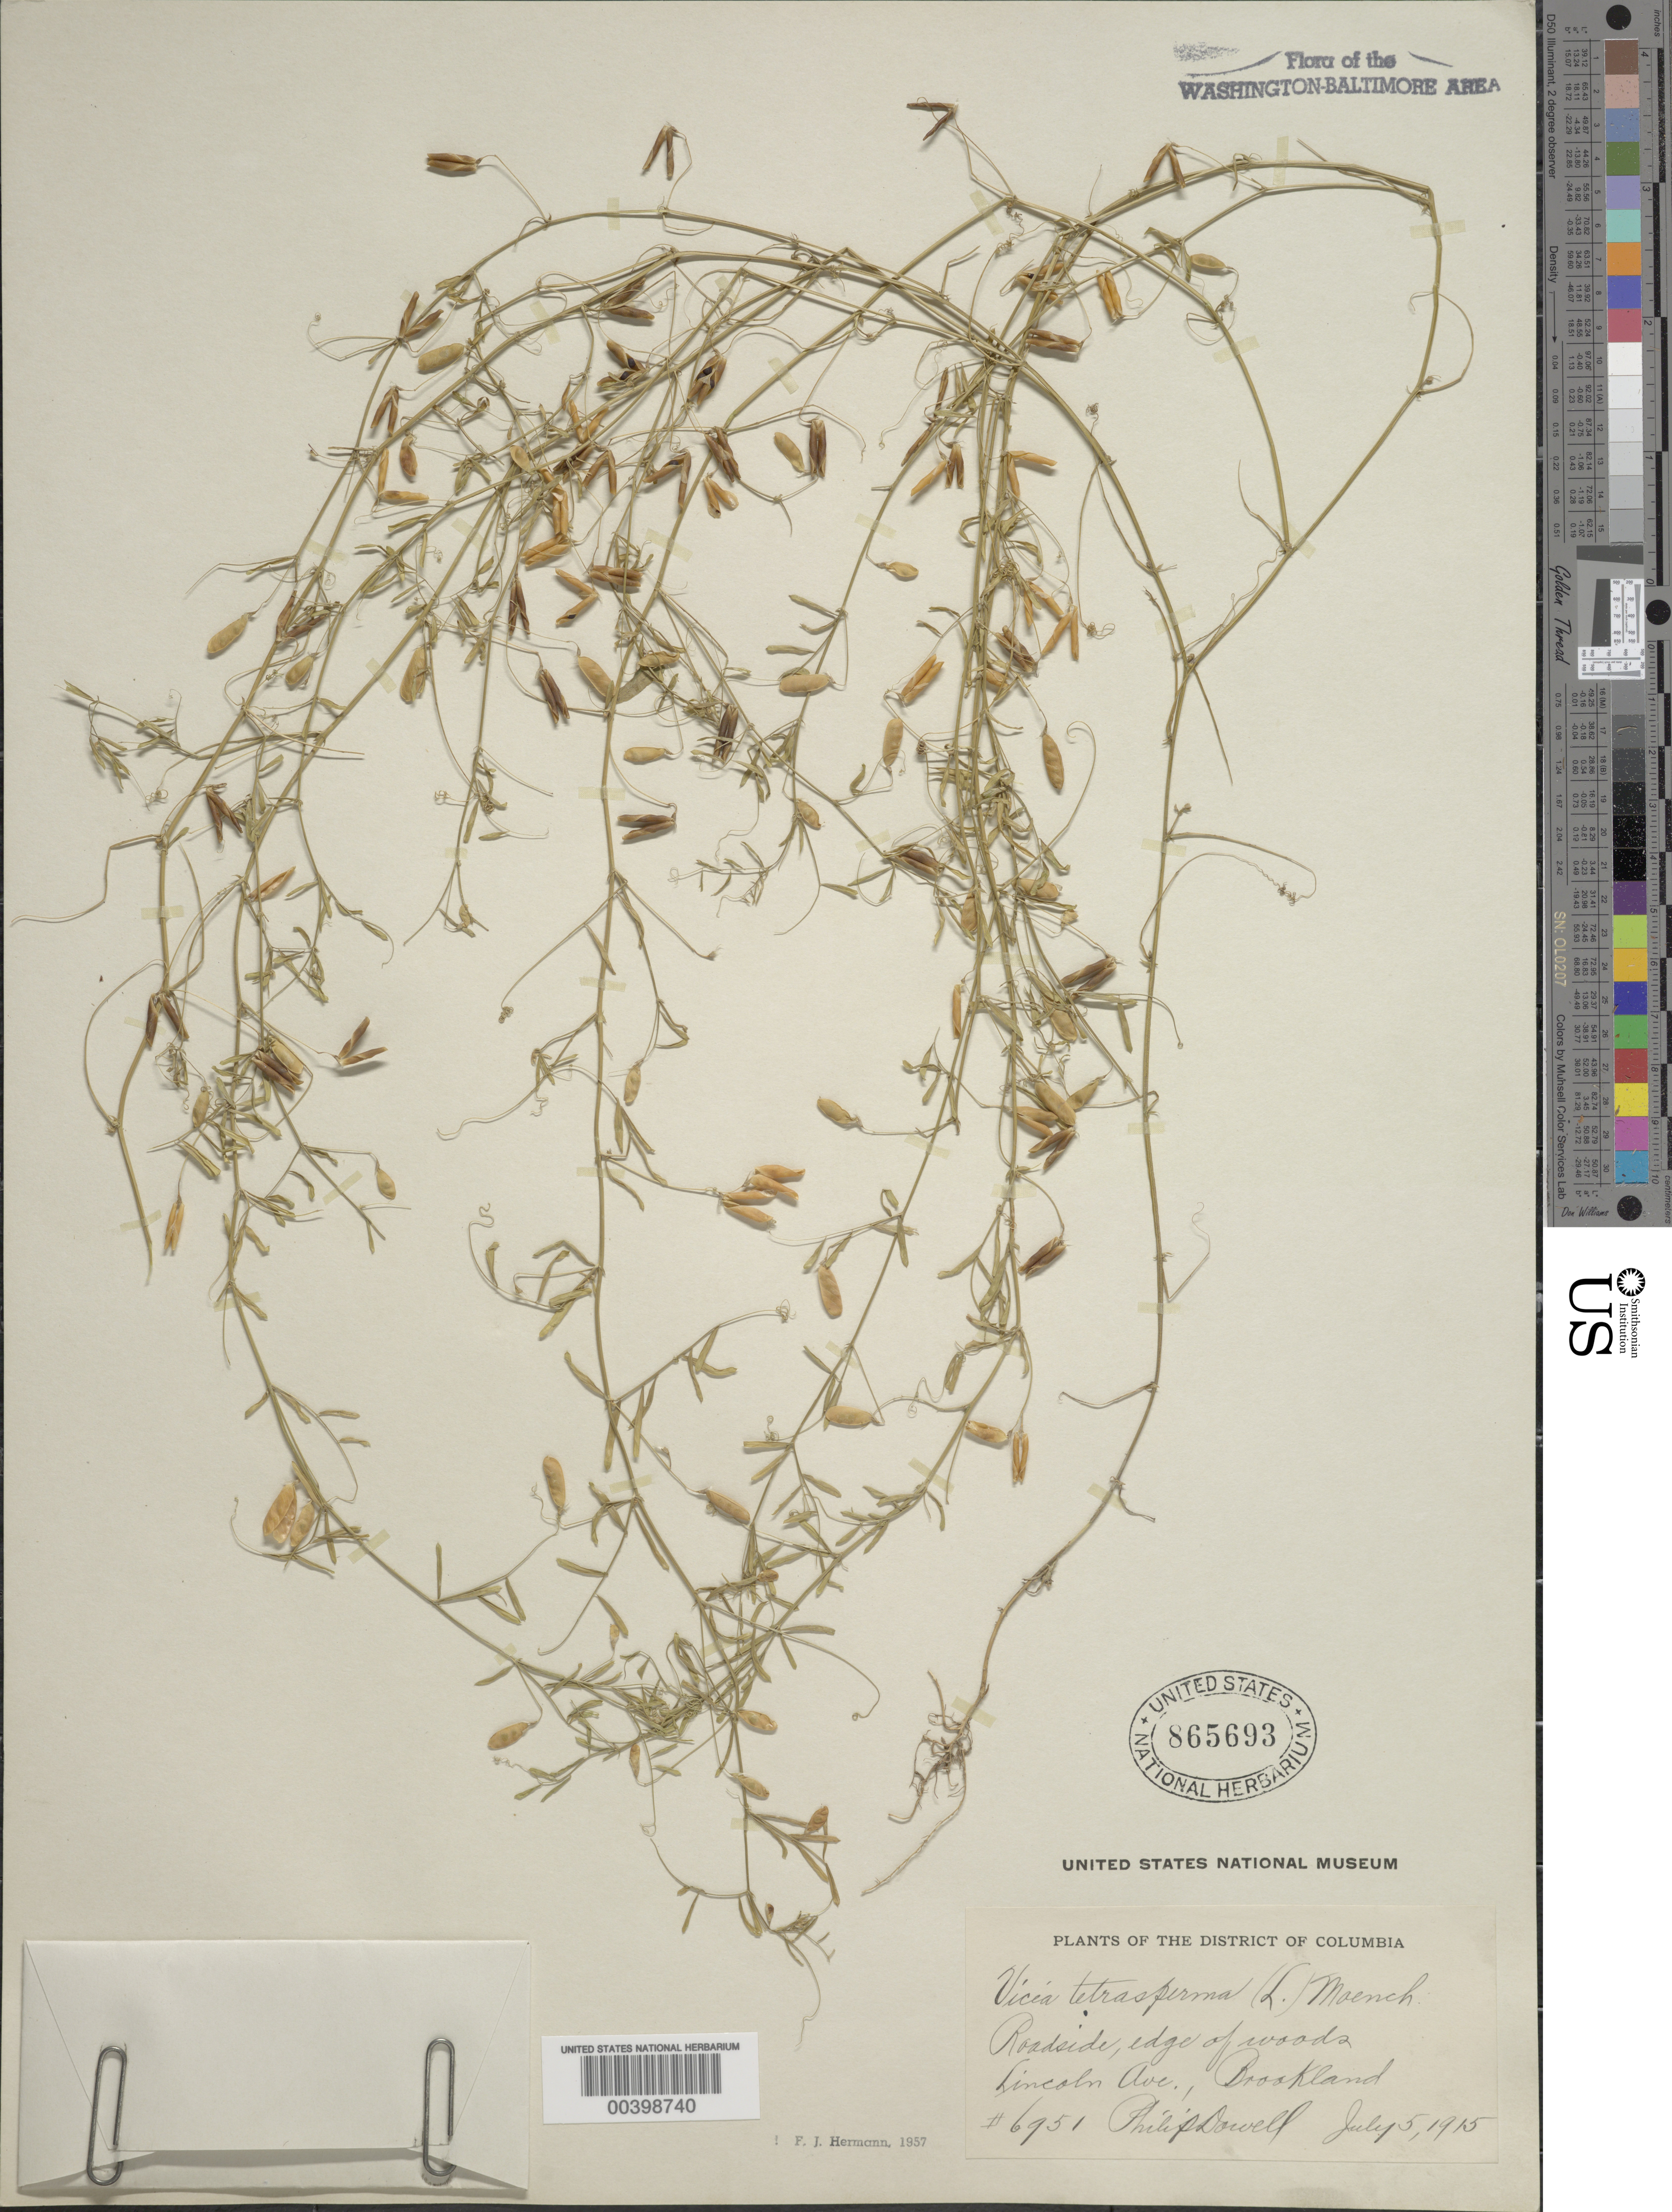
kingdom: Plantae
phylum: Tracheophyta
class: Magnoliopsida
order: Fabales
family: Fabaceae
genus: Vicia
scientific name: Vicia tetrasperma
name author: (L.) Schreb.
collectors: P. Dowell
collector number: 6951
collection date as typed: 05 Jul 1915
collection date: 1915-07-05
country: United States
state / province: District of Columbia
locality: Brookland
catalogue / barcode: US 865693